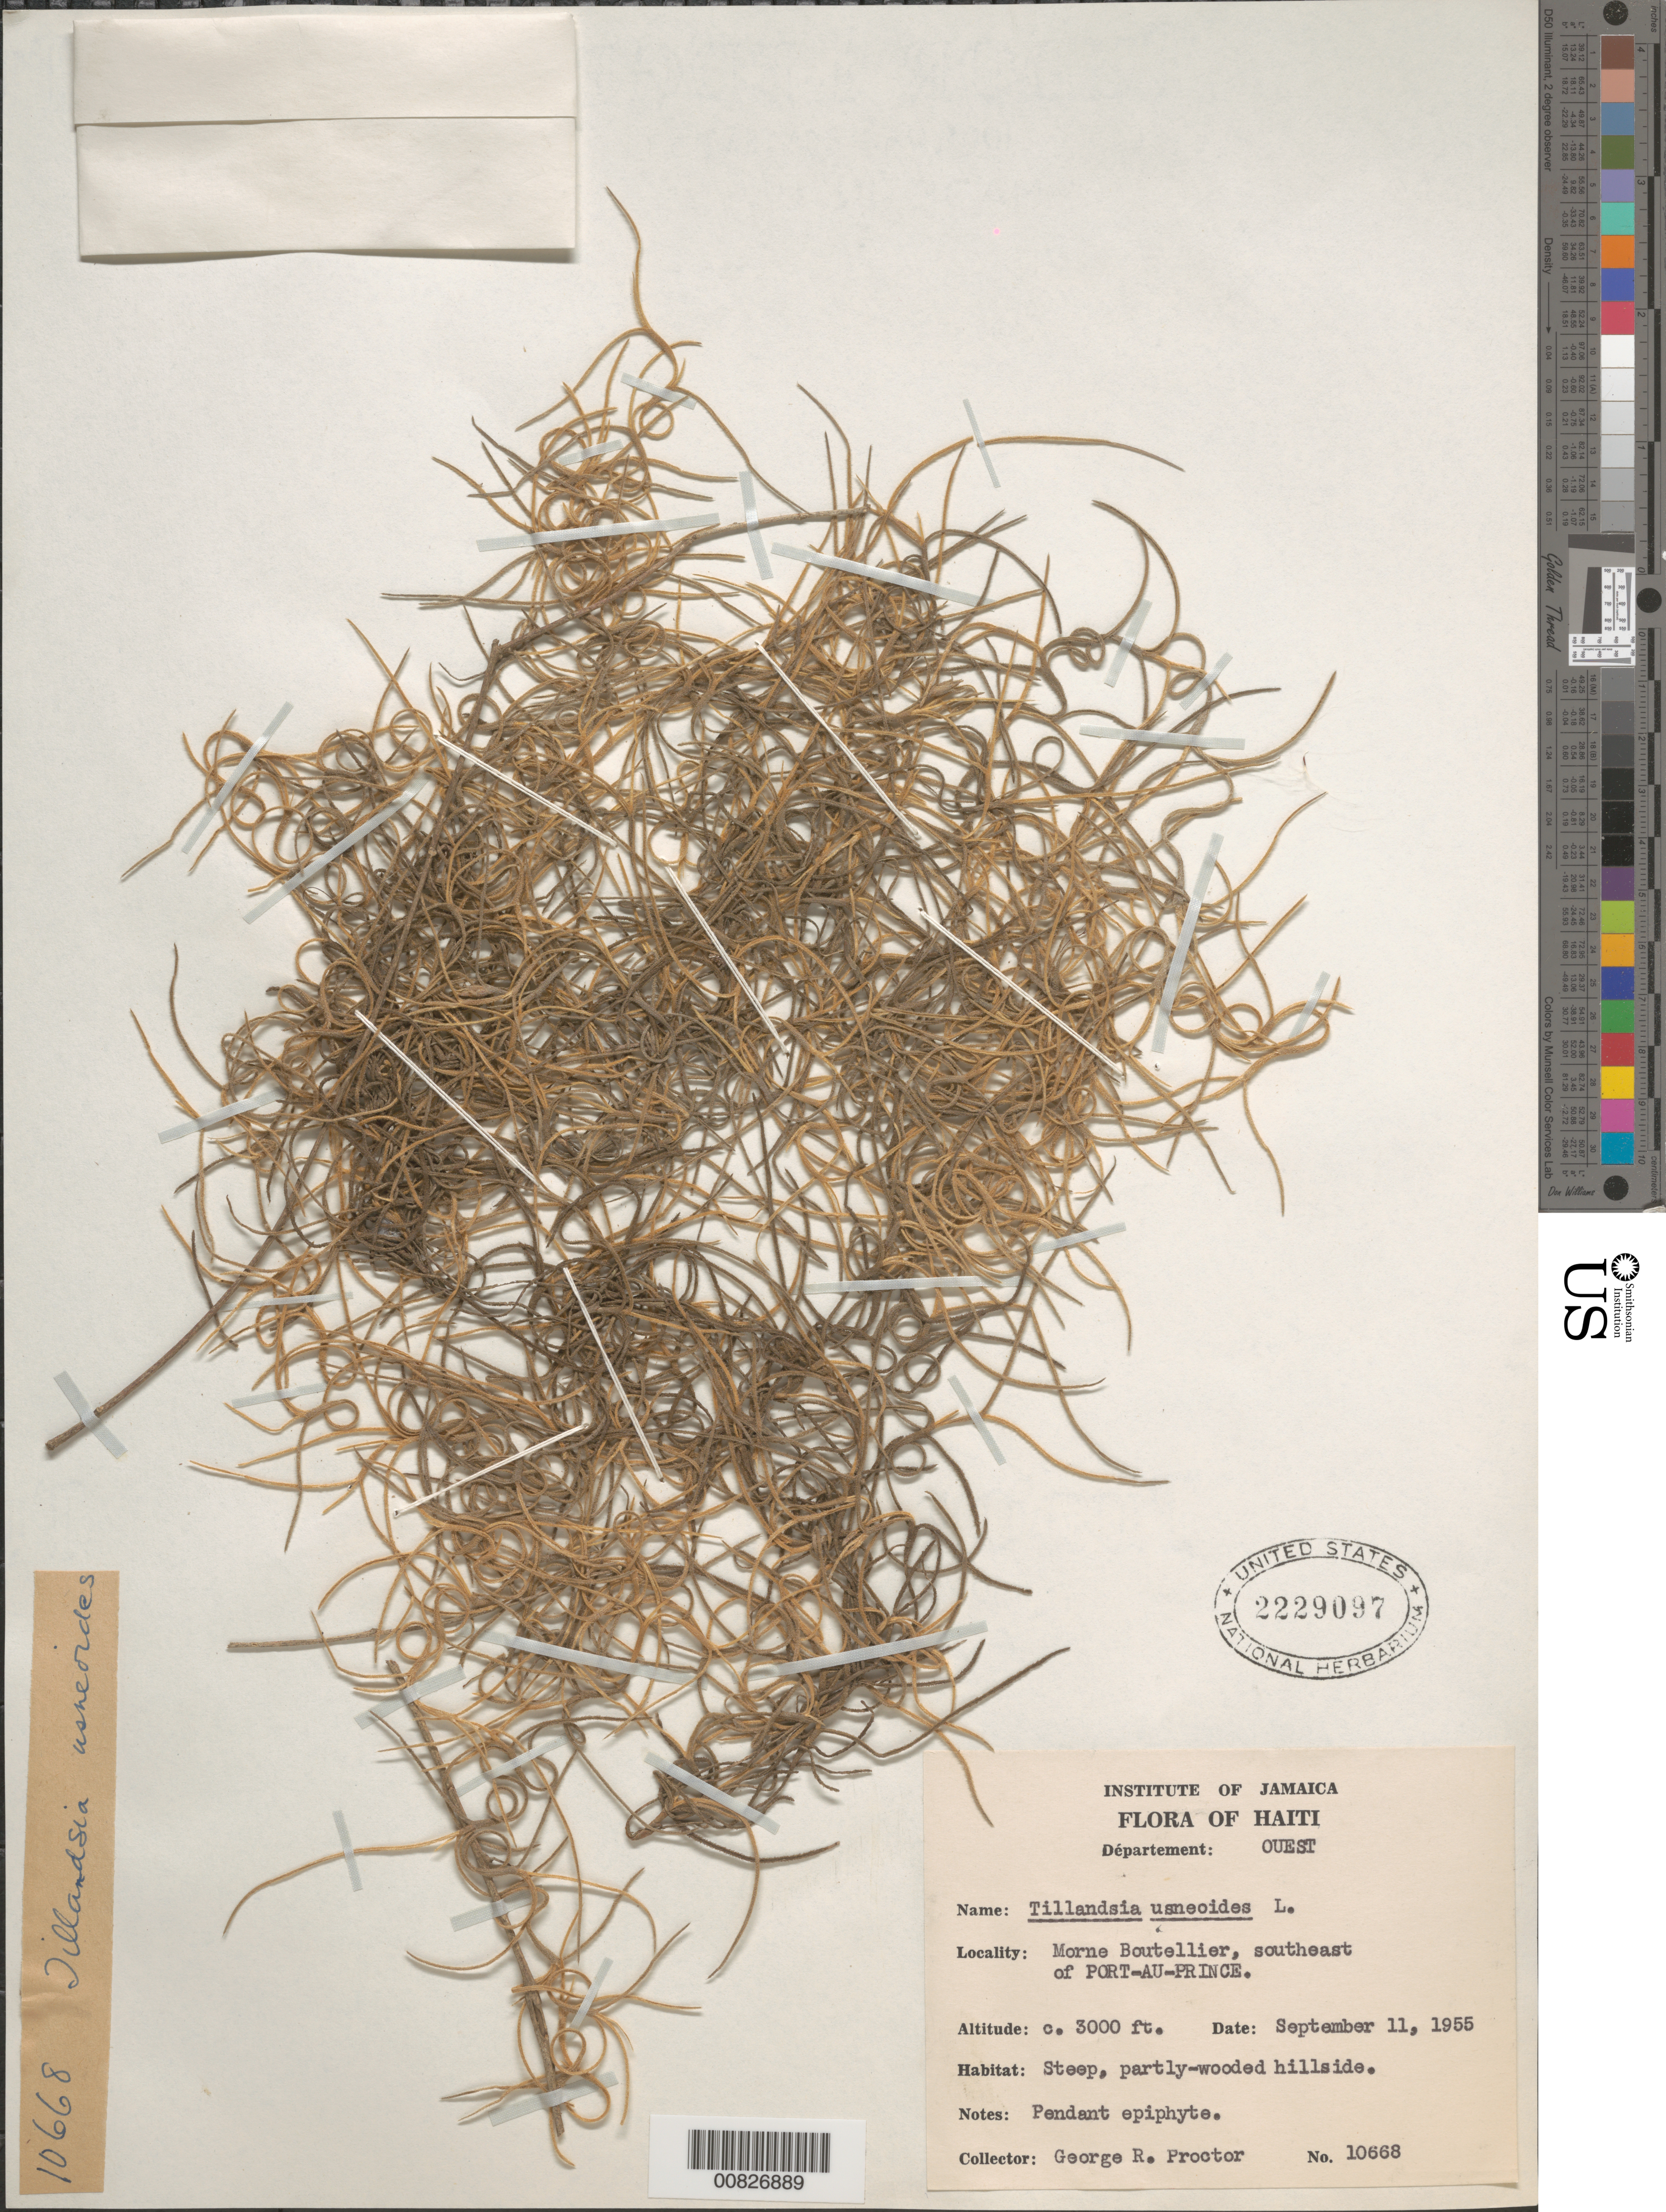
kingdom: Plantae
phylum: Tracheophyta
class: Liliopsida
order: Poales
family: Bromeliaceae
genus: Tillandsia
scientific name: Tillandsia usneoides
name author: (L.) L.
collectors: G. R. Proctor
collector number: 10668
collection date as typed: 11 Sep 1955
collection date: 1955-09-11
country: Haiti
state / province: Ouest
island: Hispaniola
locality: Morne Boutellier, southeast of Port-au-Prince.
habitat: Steep, partly-wooded hillside.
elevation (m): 914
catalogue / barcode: US 2229097